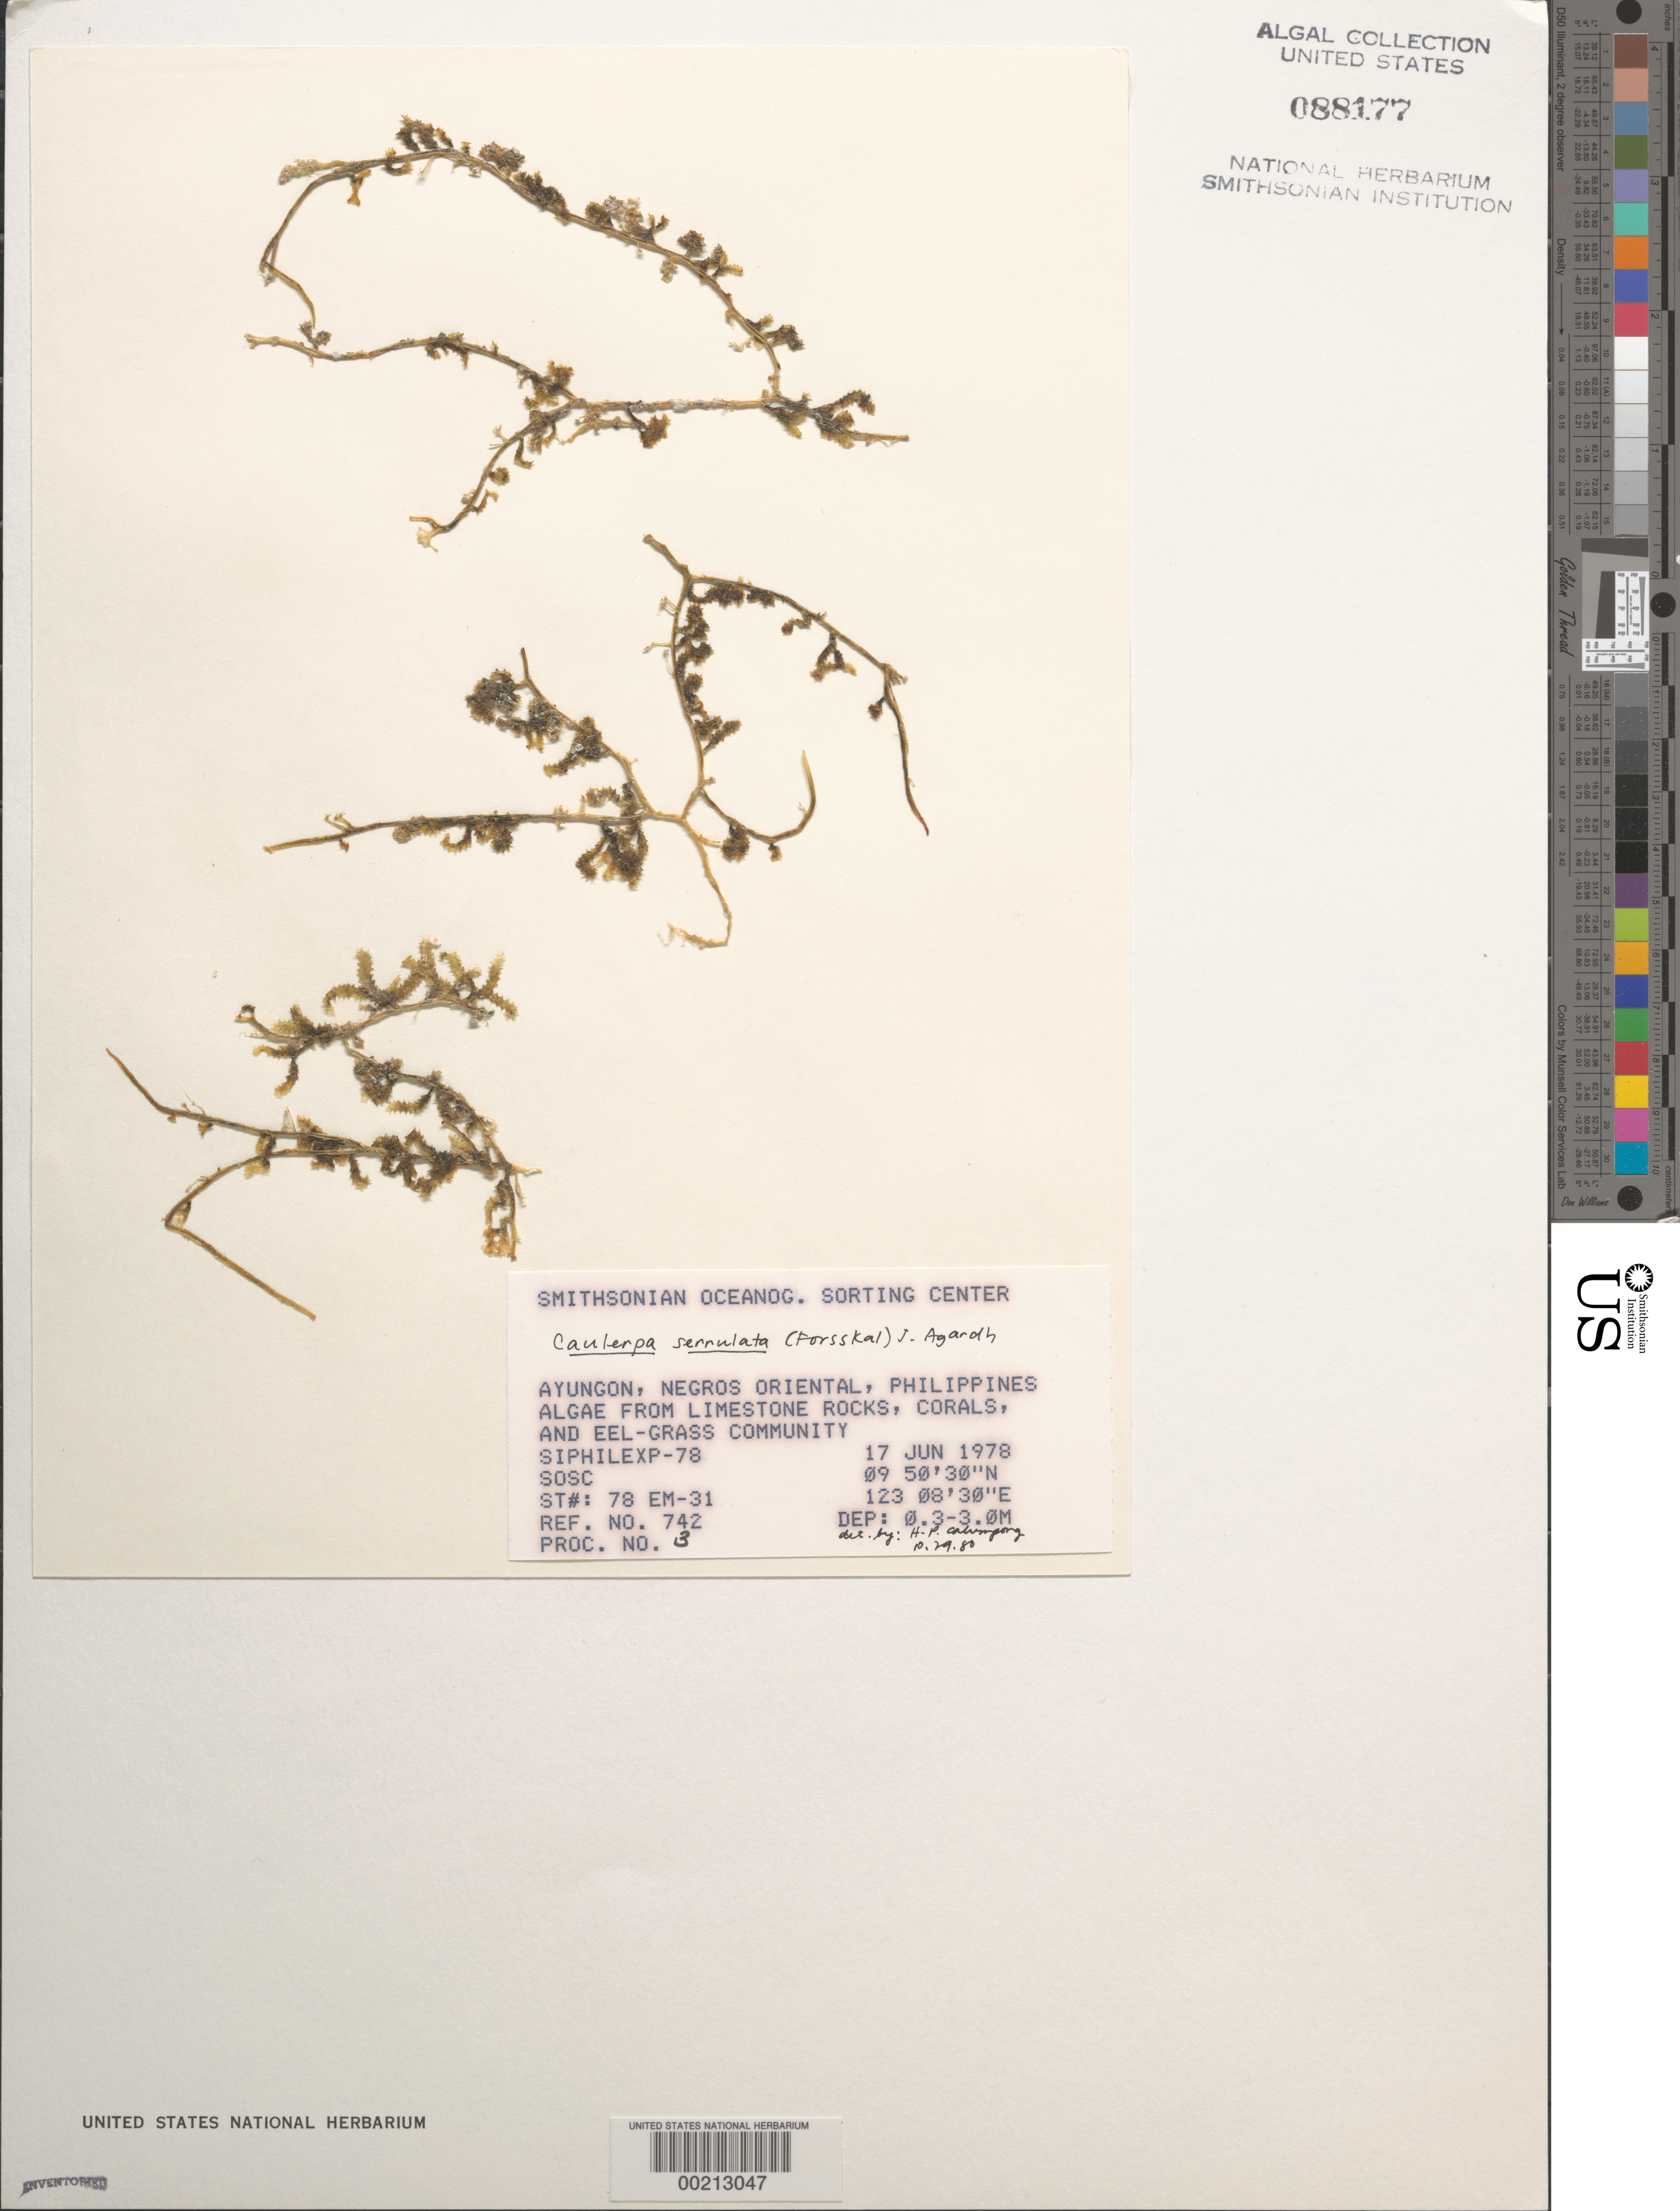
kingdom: Plantae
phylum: Chlorophyta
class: Ulvophyceae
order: Bryopsidales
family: Caulerpaceae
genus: Caulerpa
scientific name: Caulerpa serrulata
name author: (Forssk.) J. Agardh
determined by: Calumpong, H. P.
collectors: SOSC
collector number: Station 78 Em-31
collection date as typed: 17 Jun 1978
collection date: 1978-06-17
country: Philippines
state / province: Central Visayas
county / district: Negros Oriental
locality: Ayungon, negros oriental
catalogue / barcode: US 88177